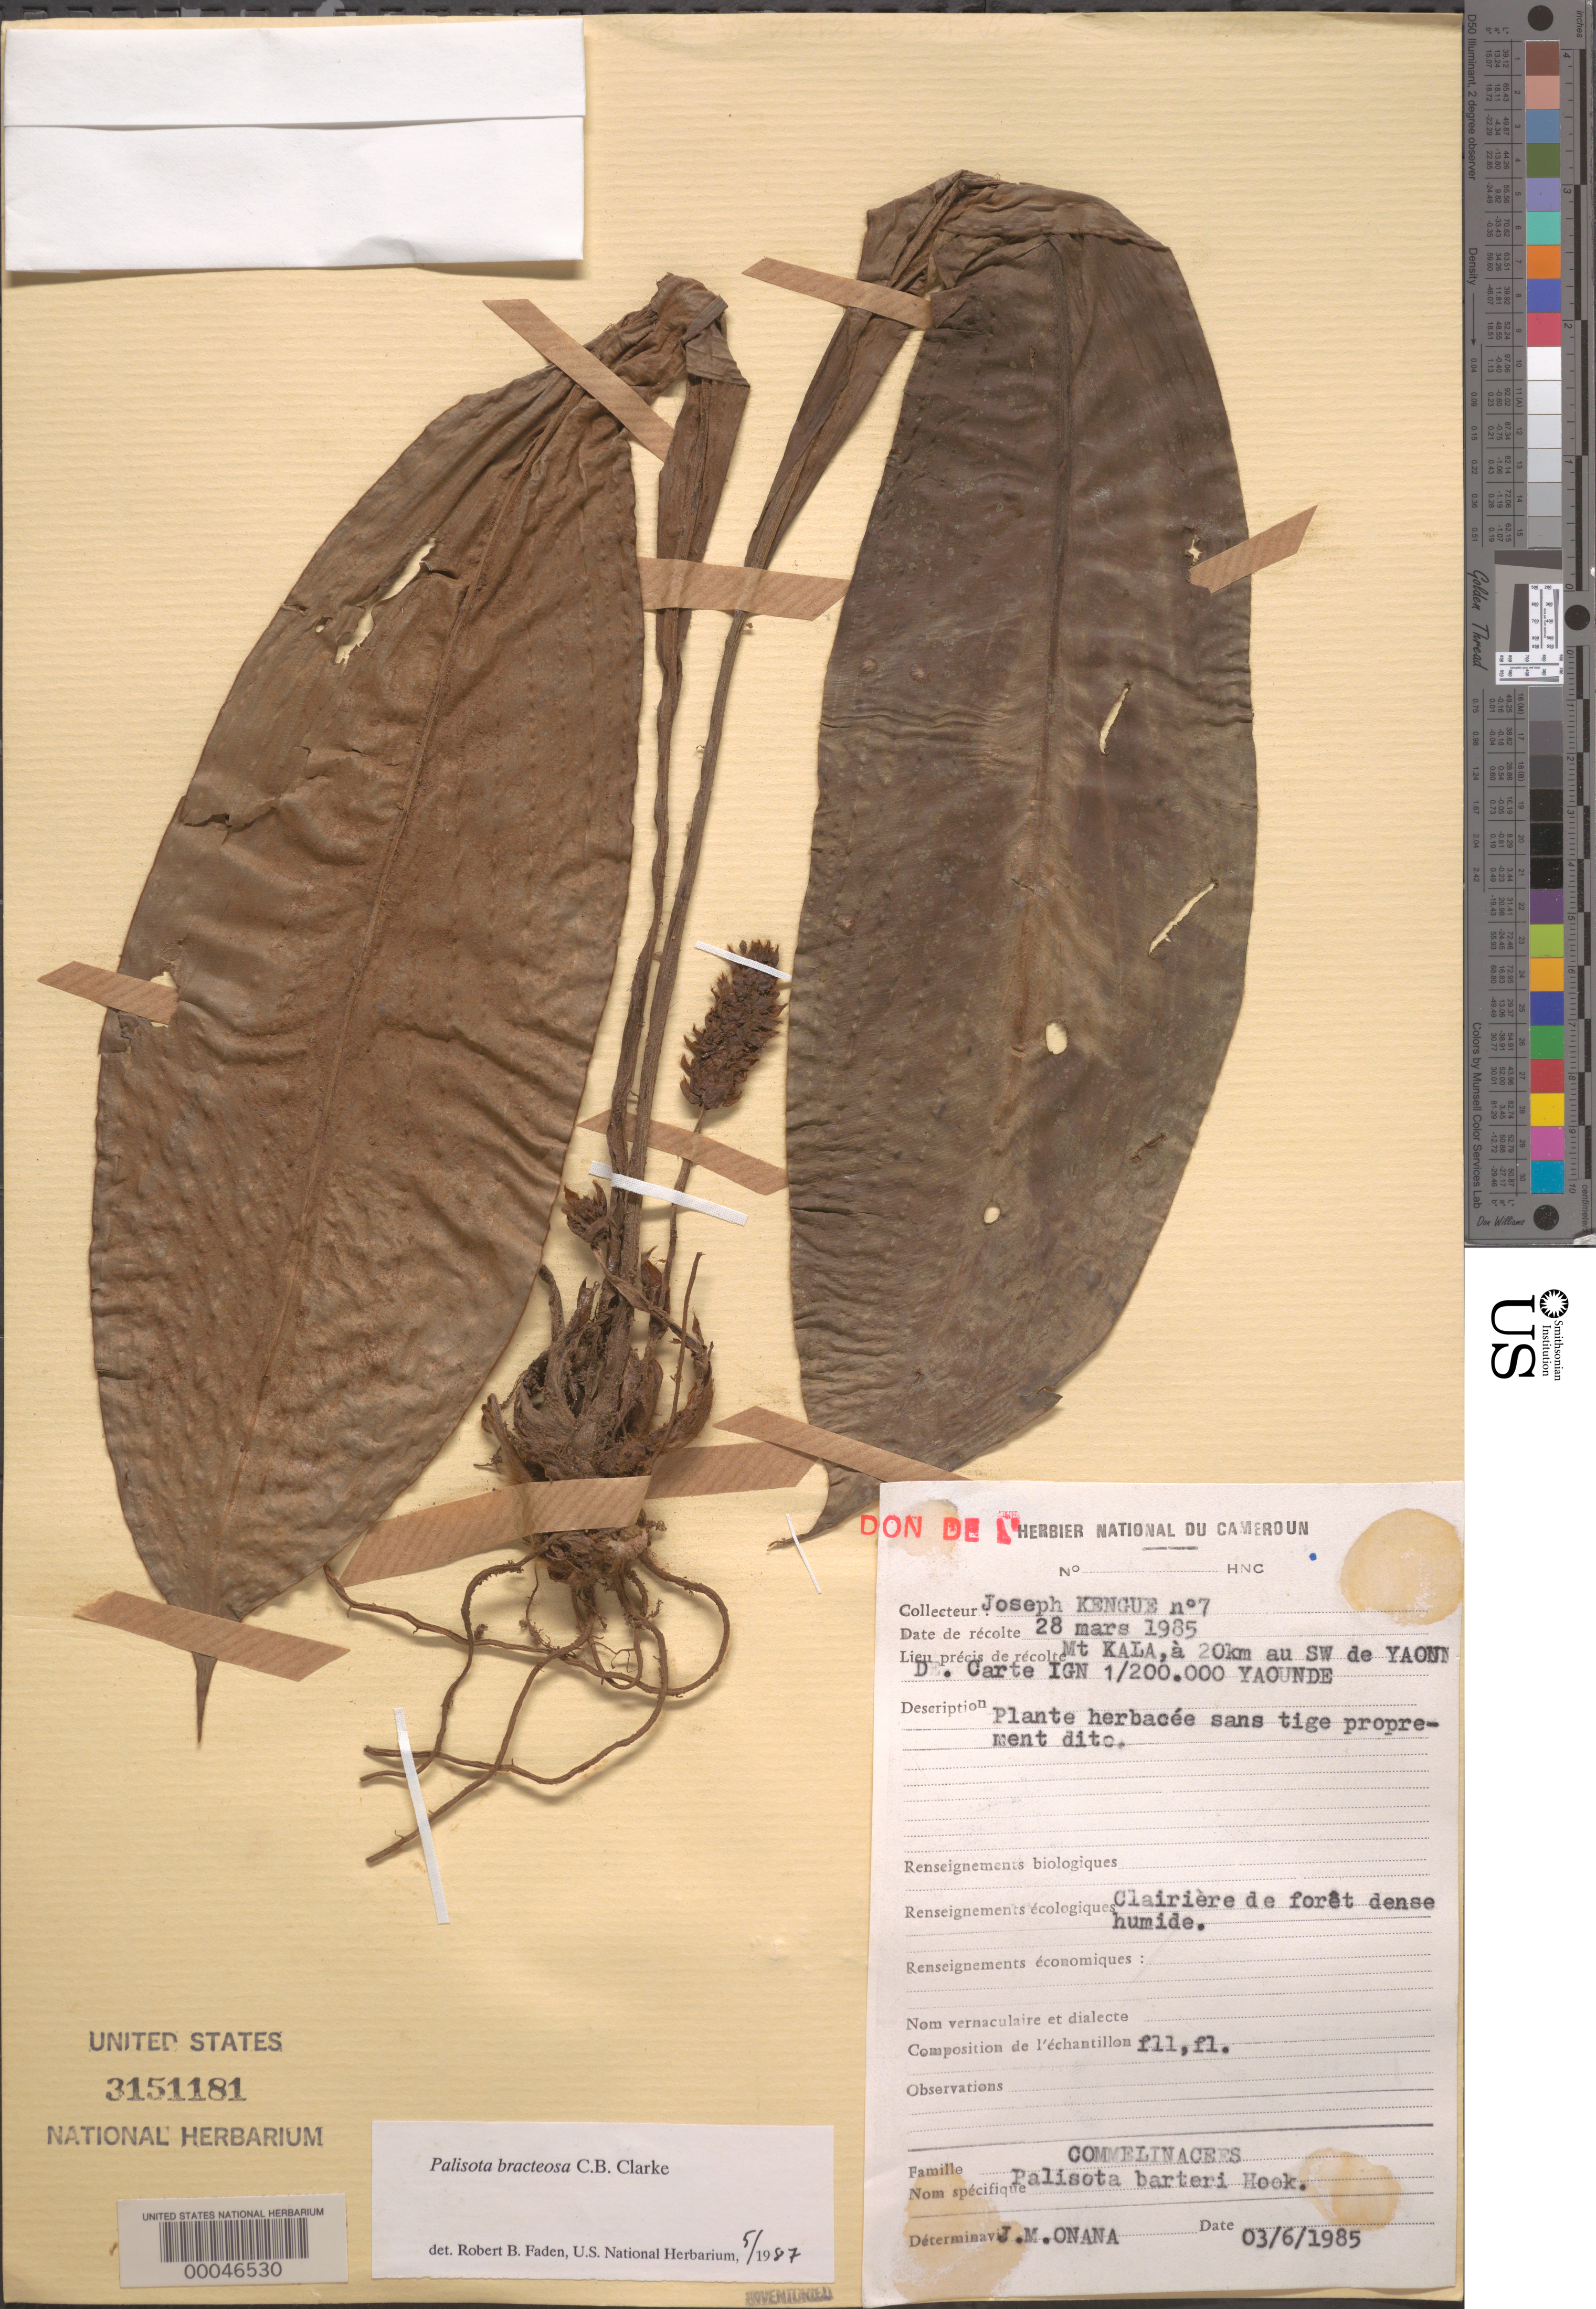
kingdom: Plantae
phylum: Tracheophyta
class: Liliopsida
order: Commelinales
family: Commelinaceae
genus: Palisota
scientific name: Palisota bracteosa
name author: C.B. Clarke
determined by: Faden, Robert B., (US), Smithsonian Institution - National Museum of Natural History (UNITED STATES)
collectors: J. Kengue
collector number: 7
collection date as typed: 28 Mar 1985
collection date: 1985-03-28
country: Cameroon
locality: Mt. kala, 20 km sw of yaounde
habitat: Dense moist forest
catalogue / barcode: US 3151181